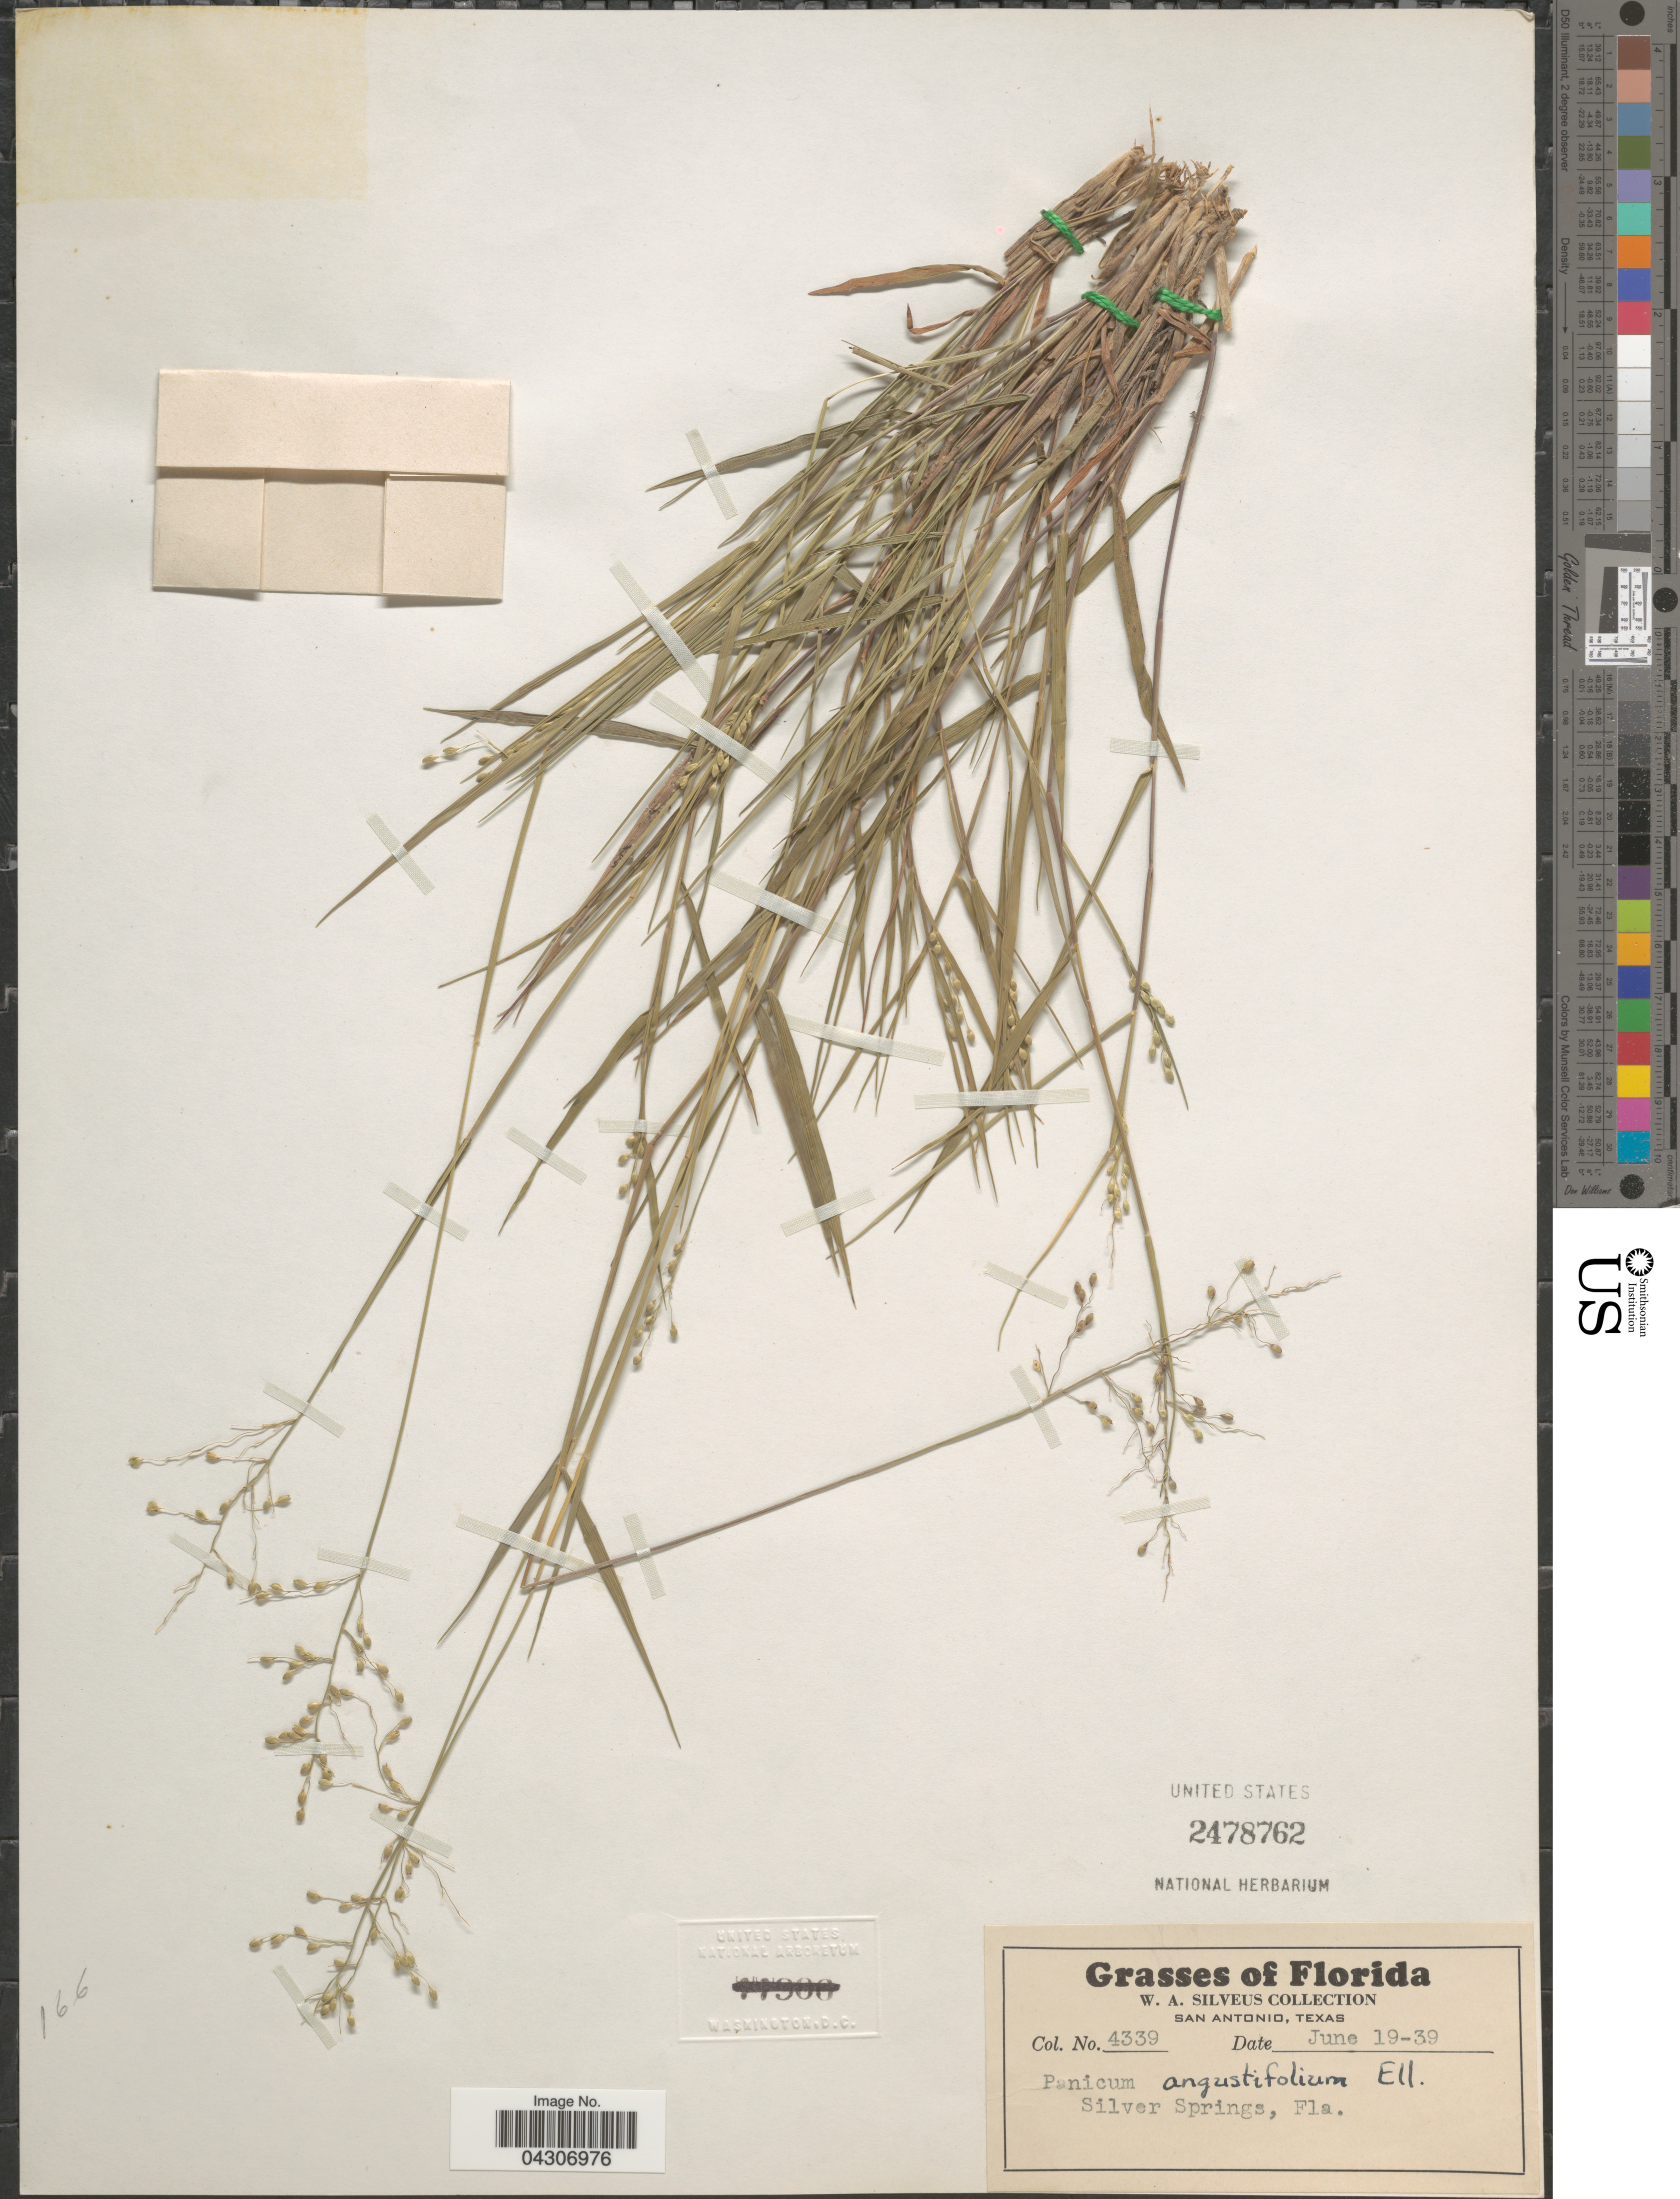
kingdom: Plantae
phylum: Tracheophyta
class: Liliopsida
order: Poales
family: Poaceae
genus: Dichanthelium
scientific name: Dichanthelium aciculare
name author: (Desv. ex Poir.) Gould & C.A. Clark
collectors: W. Silveus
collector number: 4339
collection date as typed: Transcribed d/m/y: 19/6/39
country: United States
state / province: Florida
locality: Silver Springs.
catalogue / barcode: US 2478762